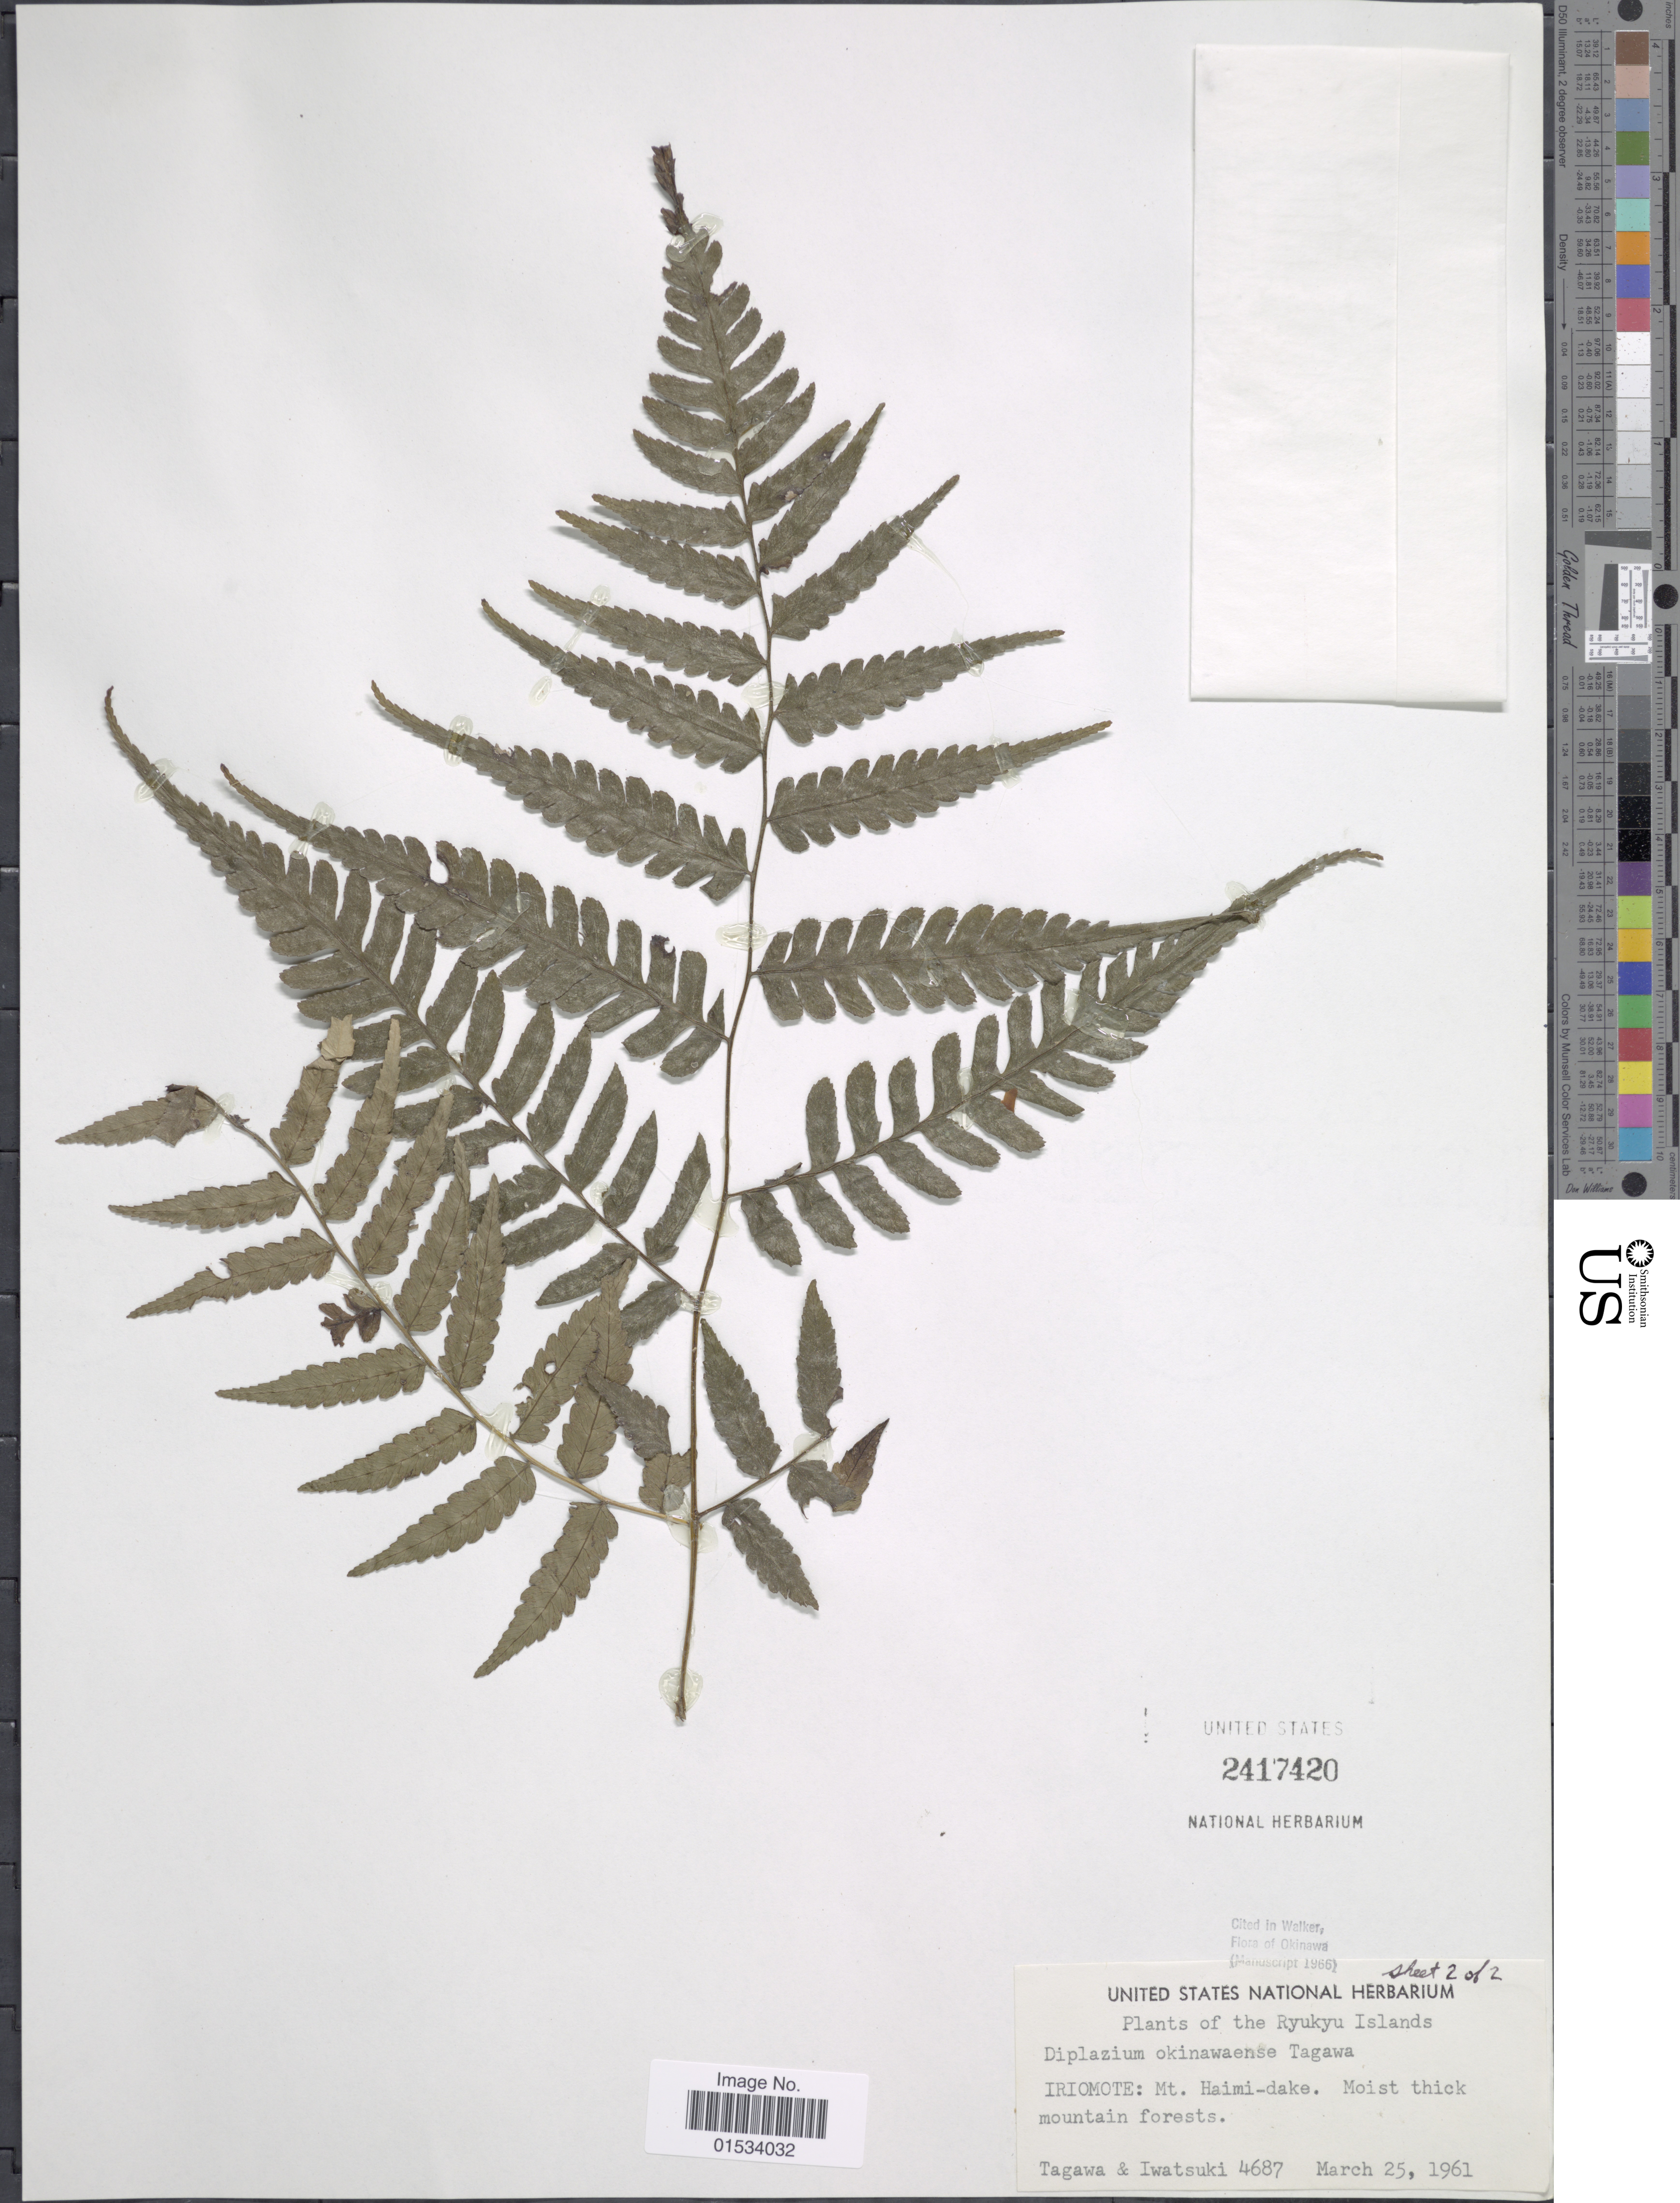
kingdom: Plantae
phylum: Tracheophyta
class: Polypodiopsida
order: Polypodiales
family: Athyriaceae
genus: Diplazium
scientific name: Diplazium okinawaense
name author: Tagawa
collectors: Tagawa & Iwatsuki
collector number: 4687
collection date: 1961-03-25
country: Japan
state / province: Okinawa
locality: Iromote: Mt. Haimi-dake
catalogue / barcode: US 2417420